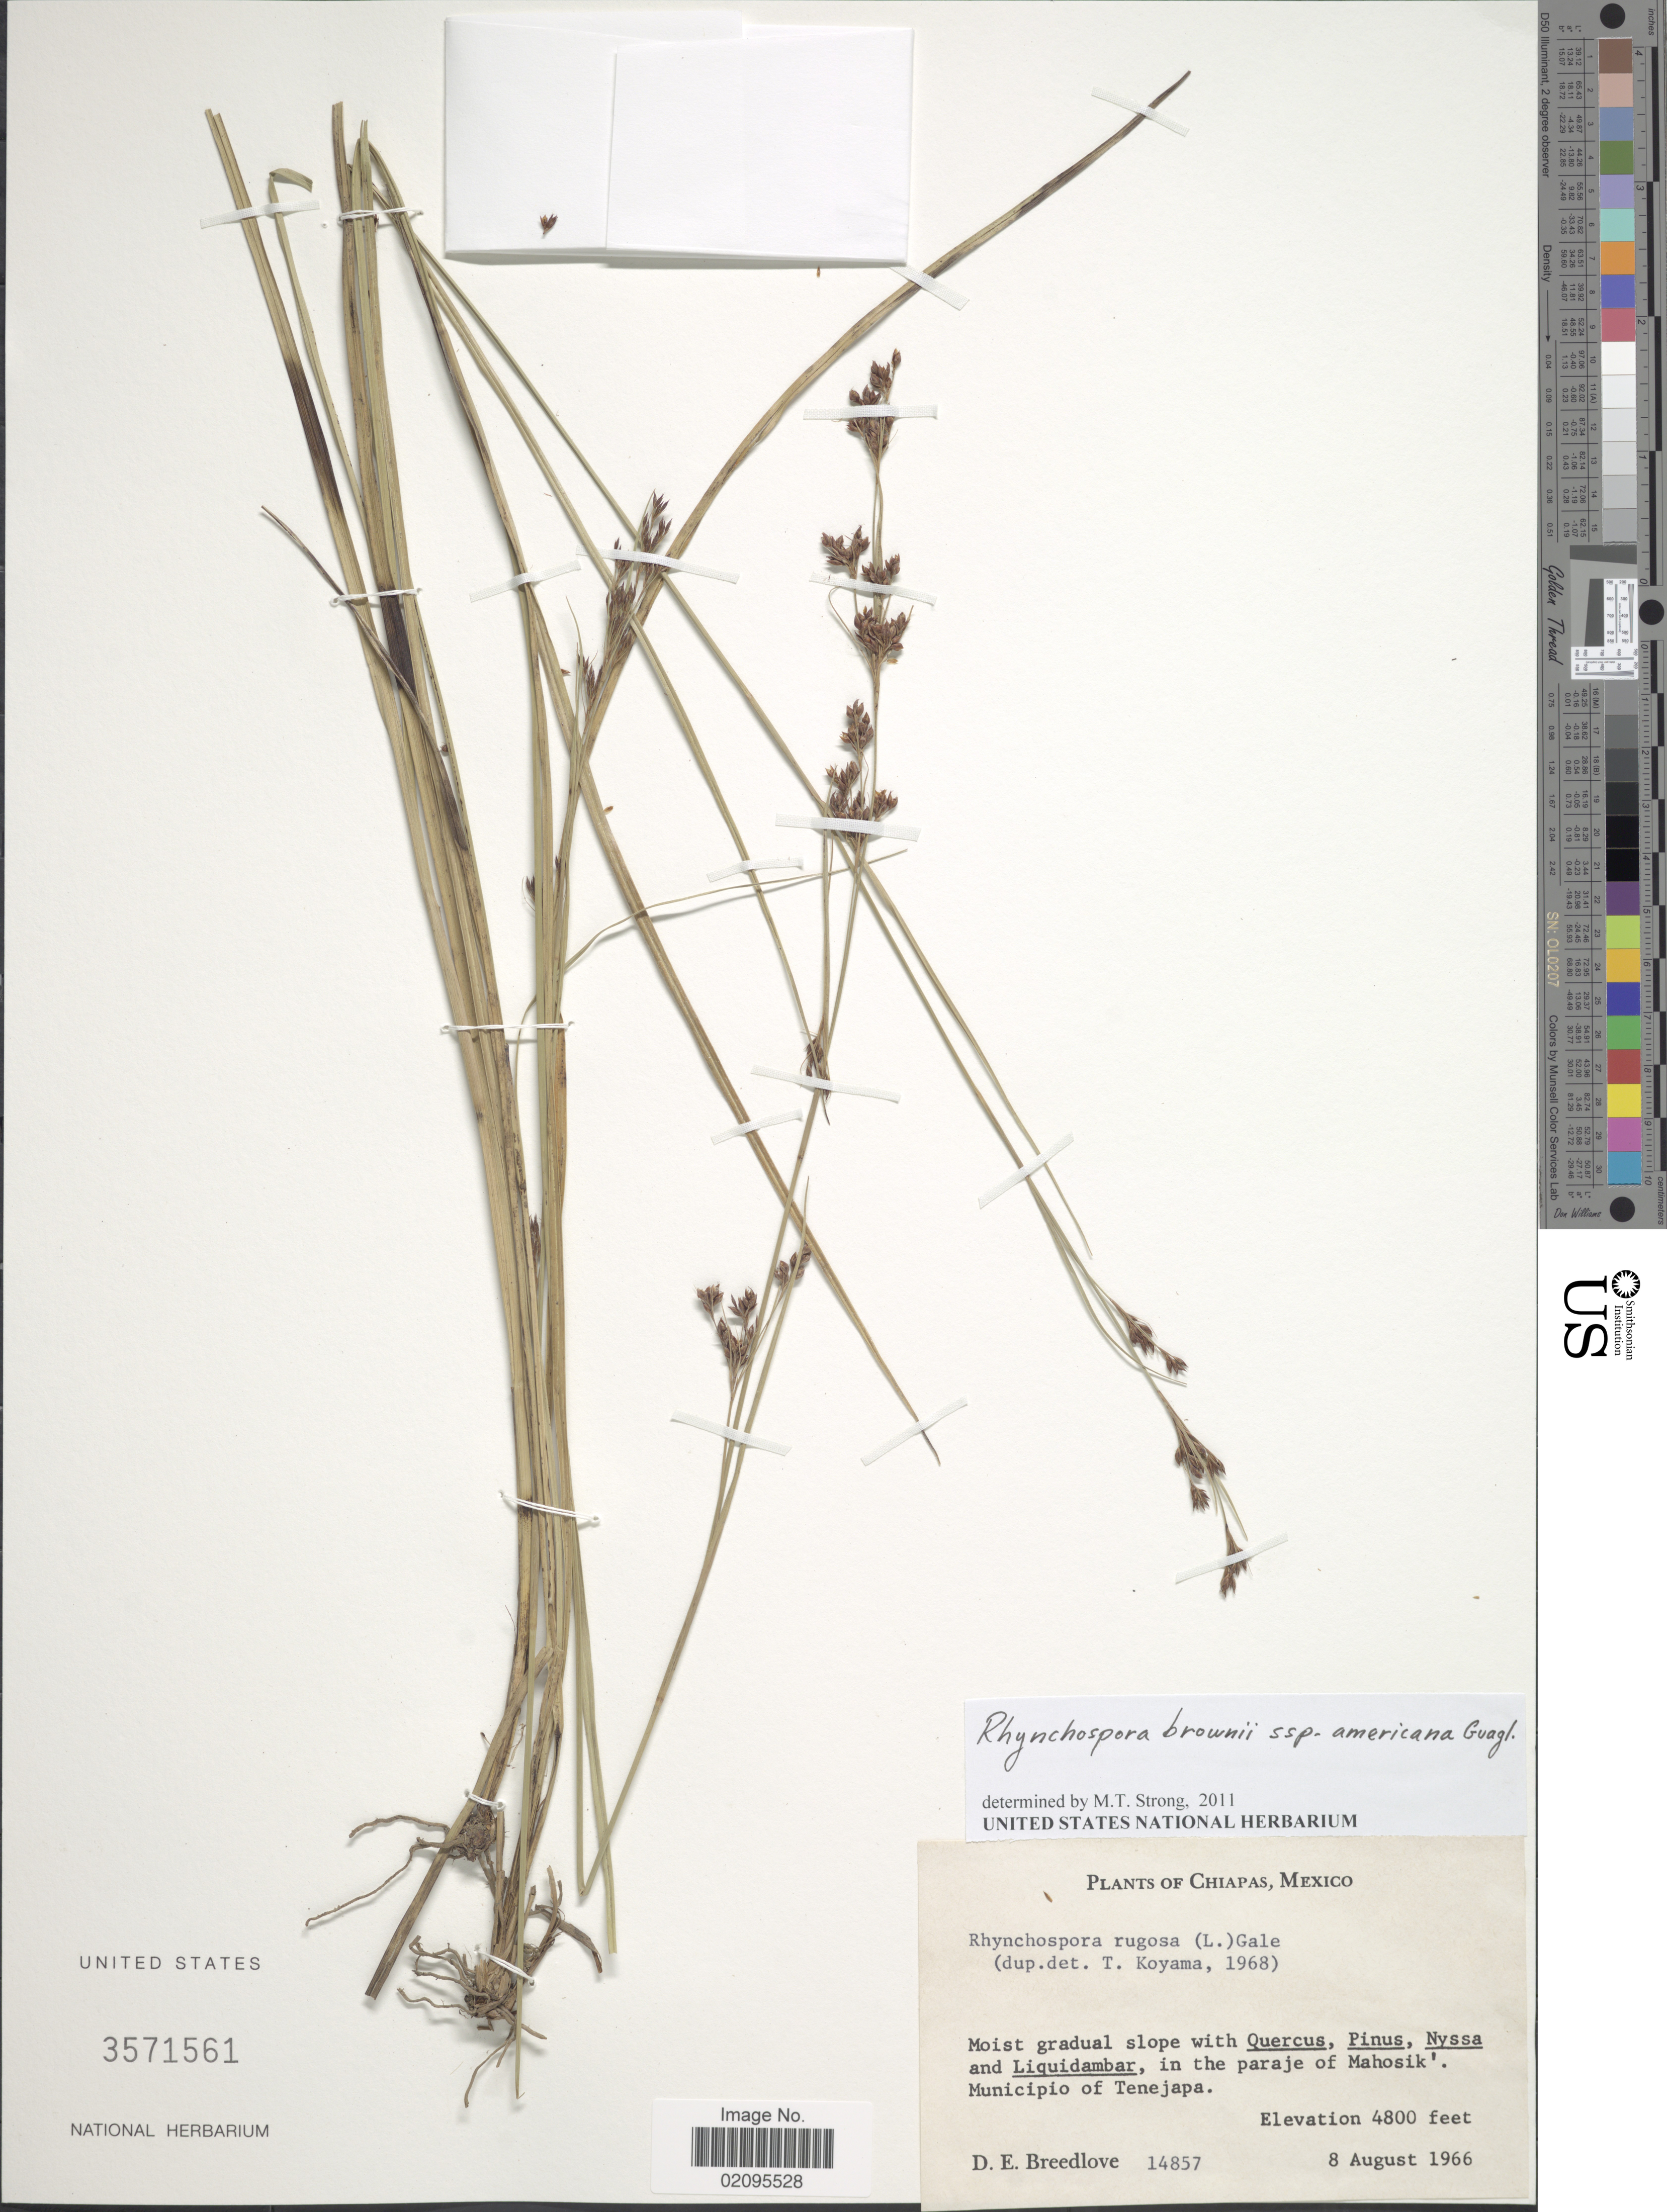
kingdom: Plantae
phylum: Tracheophyta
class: Liliopsida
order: Poales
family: Cyperaceae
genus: Rhynchospora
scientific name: Rhynchospora brownii subsp. americana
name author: Guagl.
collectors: D. E. Breedlove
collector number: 14857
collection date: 1966-08-08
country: Mexico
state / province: Chiapas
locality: Moist gradual slope, in the paraje of Mahosik', Municipio of Tenejapa.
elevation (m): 1463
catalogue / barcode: US 3571561